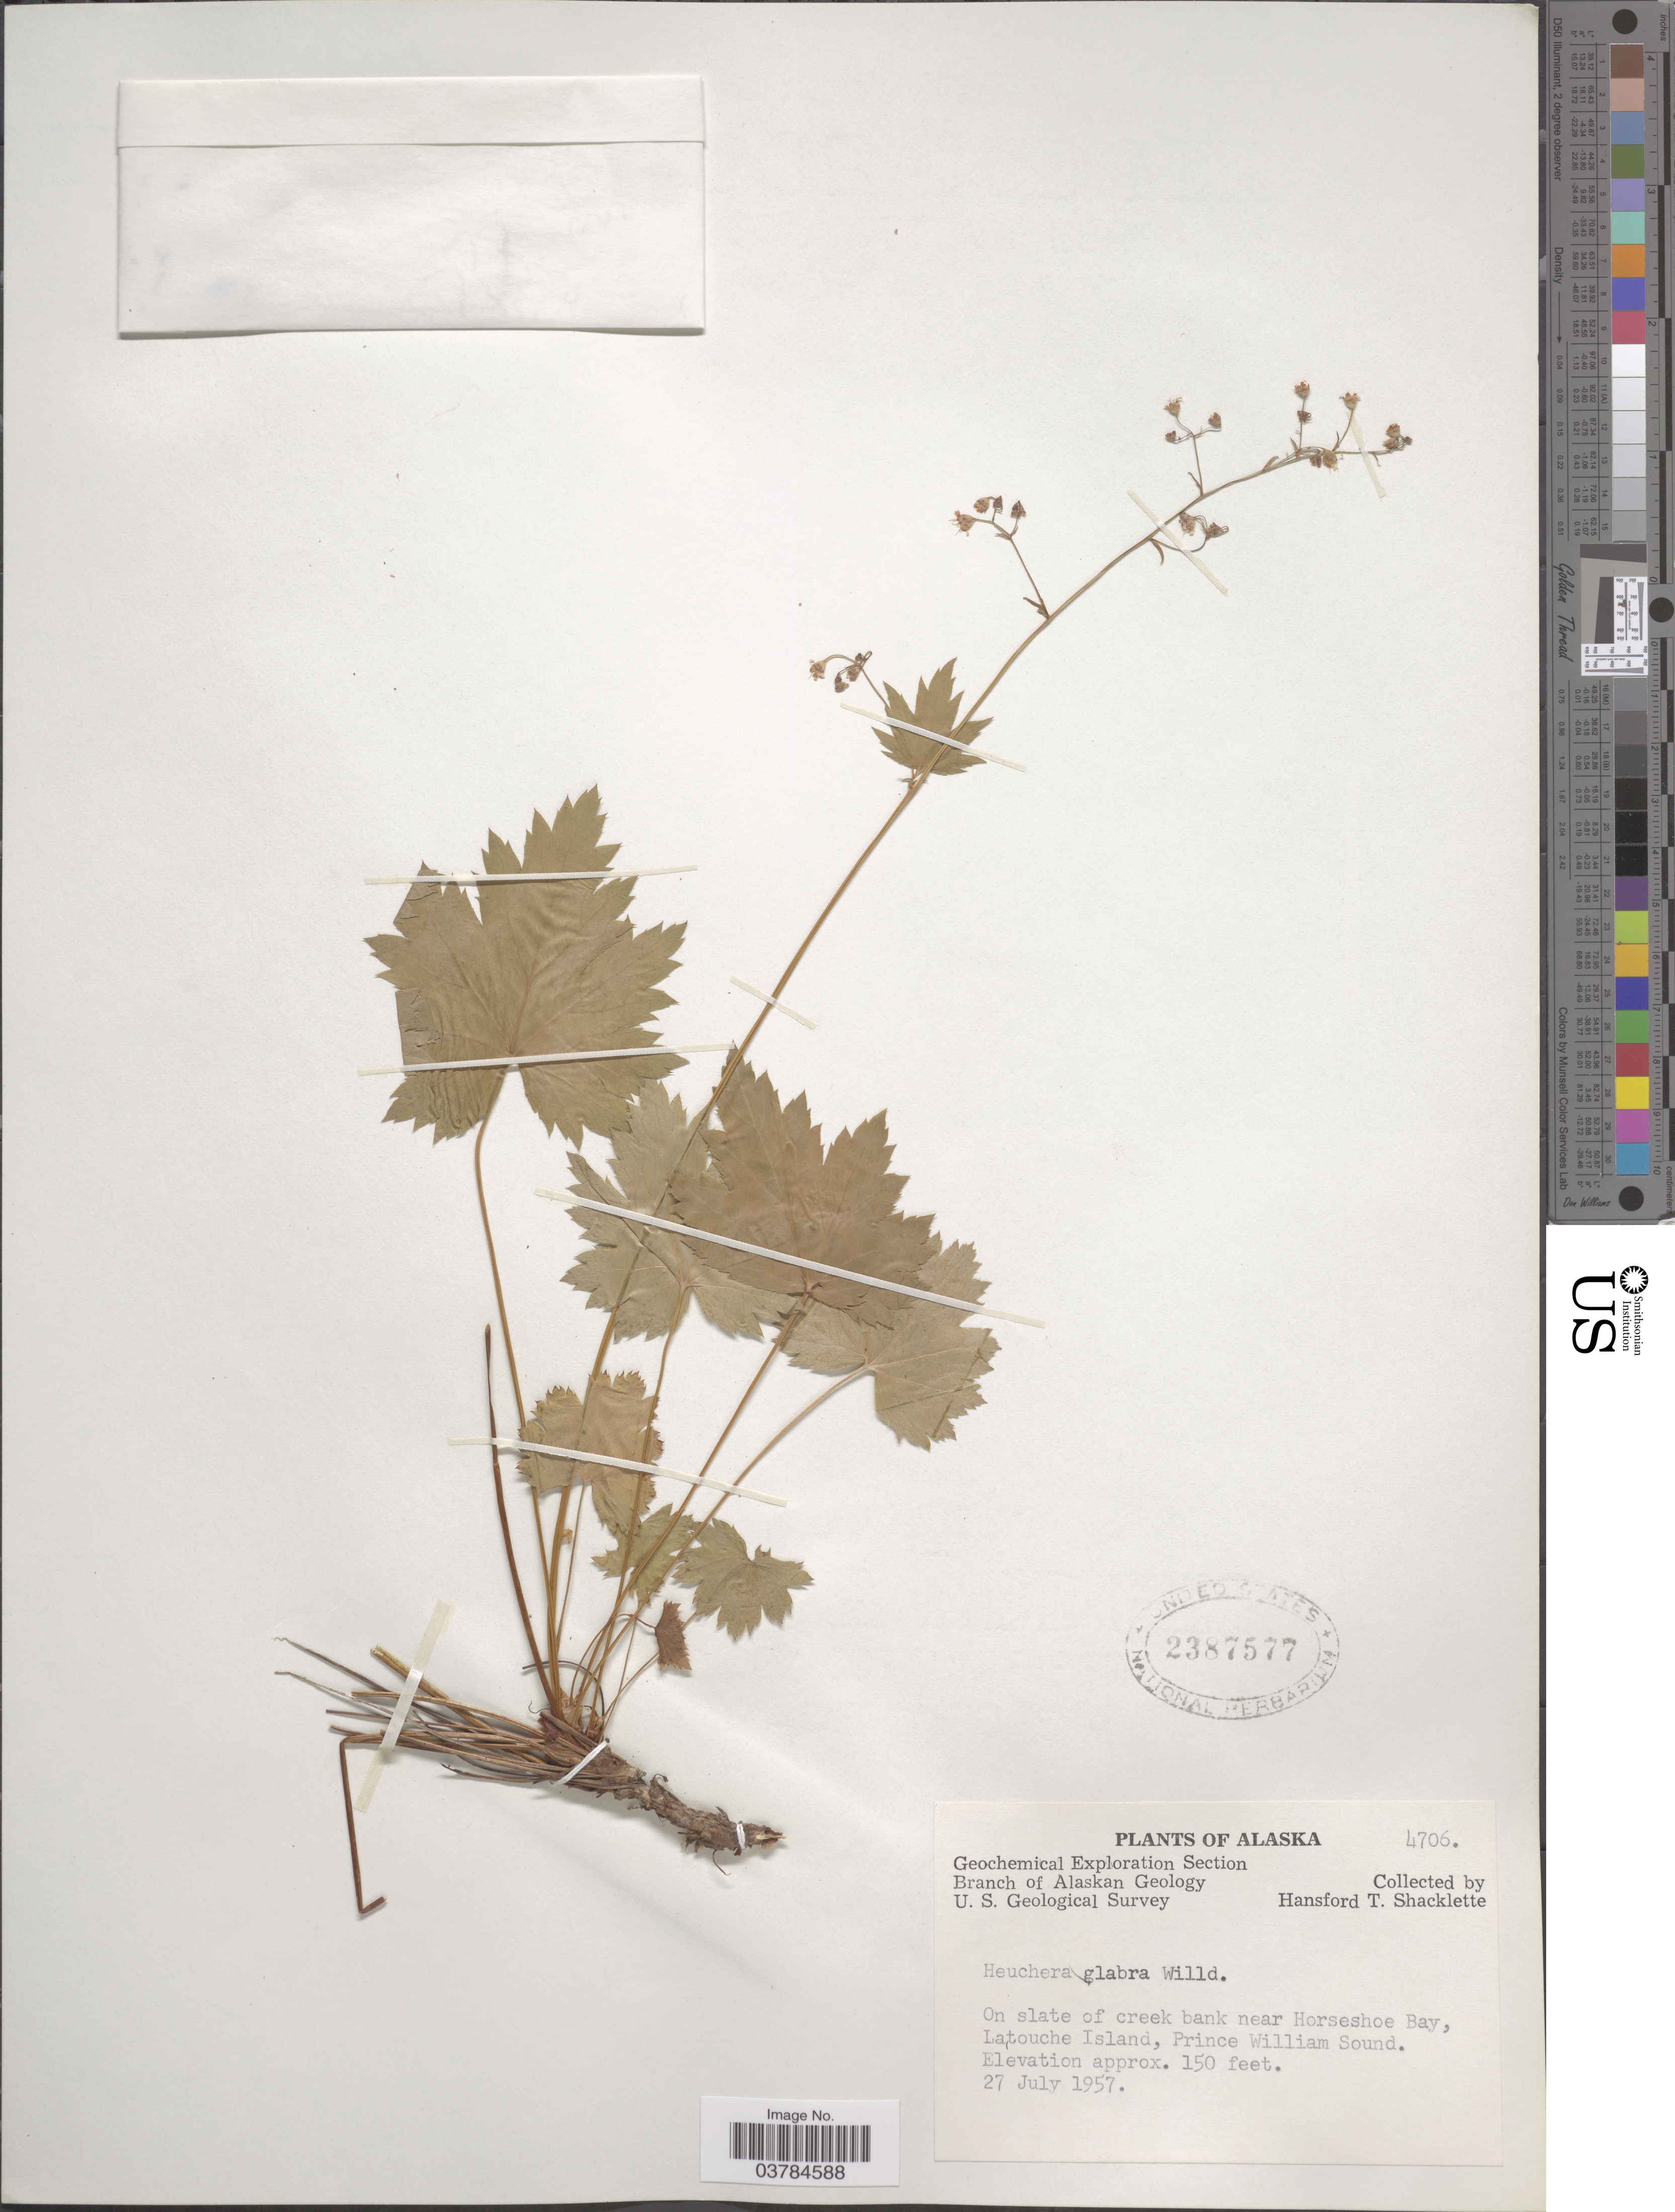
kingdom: Plantae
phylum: Tracheophyta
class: Magnoliopsida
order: Saxifragales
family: Saxifragaceae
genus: Heuchera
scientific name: Heuchera glabra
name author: Willd. ex Roem. & Schult.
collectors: H. Shacklette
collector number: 4706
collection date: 1957-07-27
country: United States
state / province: Alaska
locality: Geochemical Exploration Section. U.S. Geological Survey. On slate of creek bank near Horseshoe Bay, Latouche Island, Prince William Sound.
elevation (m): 46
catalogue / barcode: US 2387577